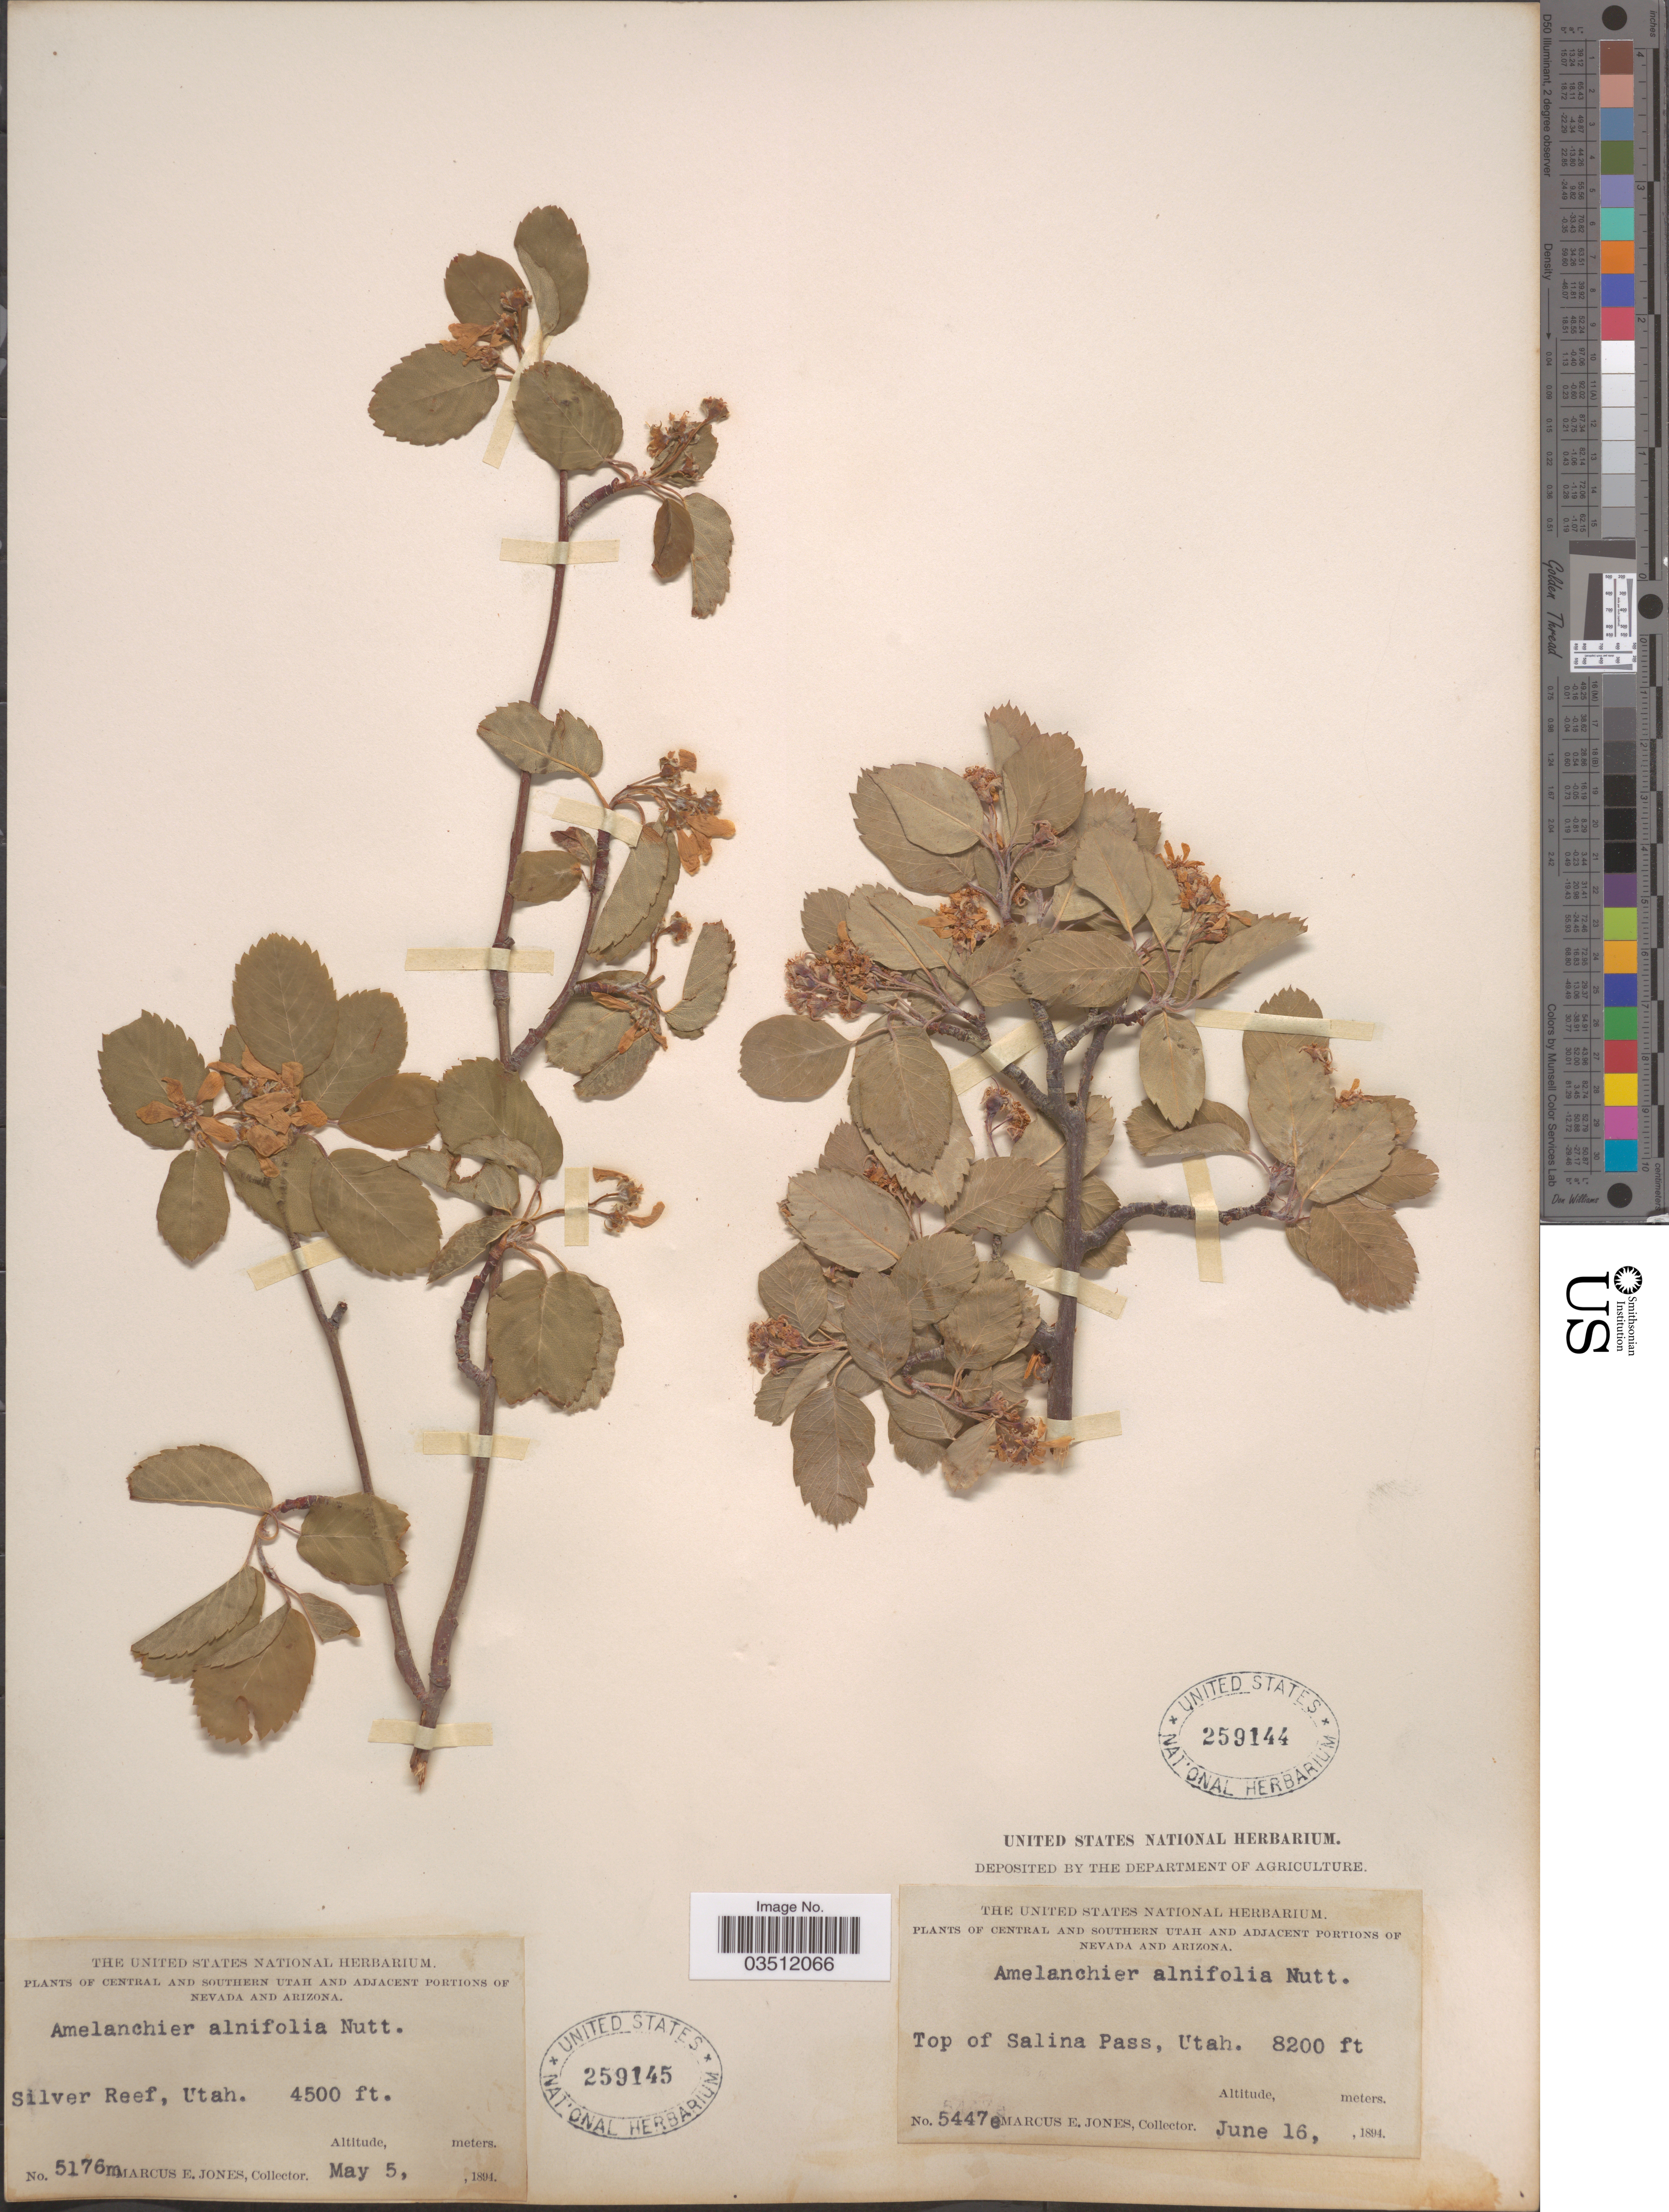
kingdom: Plantae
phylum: Tracheophyta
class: Magnoliopsida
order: Rosales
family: Rosaceae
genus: Amelanchier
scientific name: Amelanchier elliptica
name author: A. Nelson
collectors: M. E. Jones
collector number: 5176m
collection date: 1894-05-05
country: United States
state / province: Utah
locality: Central and Southern Utah. Silver Reef.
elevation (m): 1372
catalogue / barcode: US 259145-2